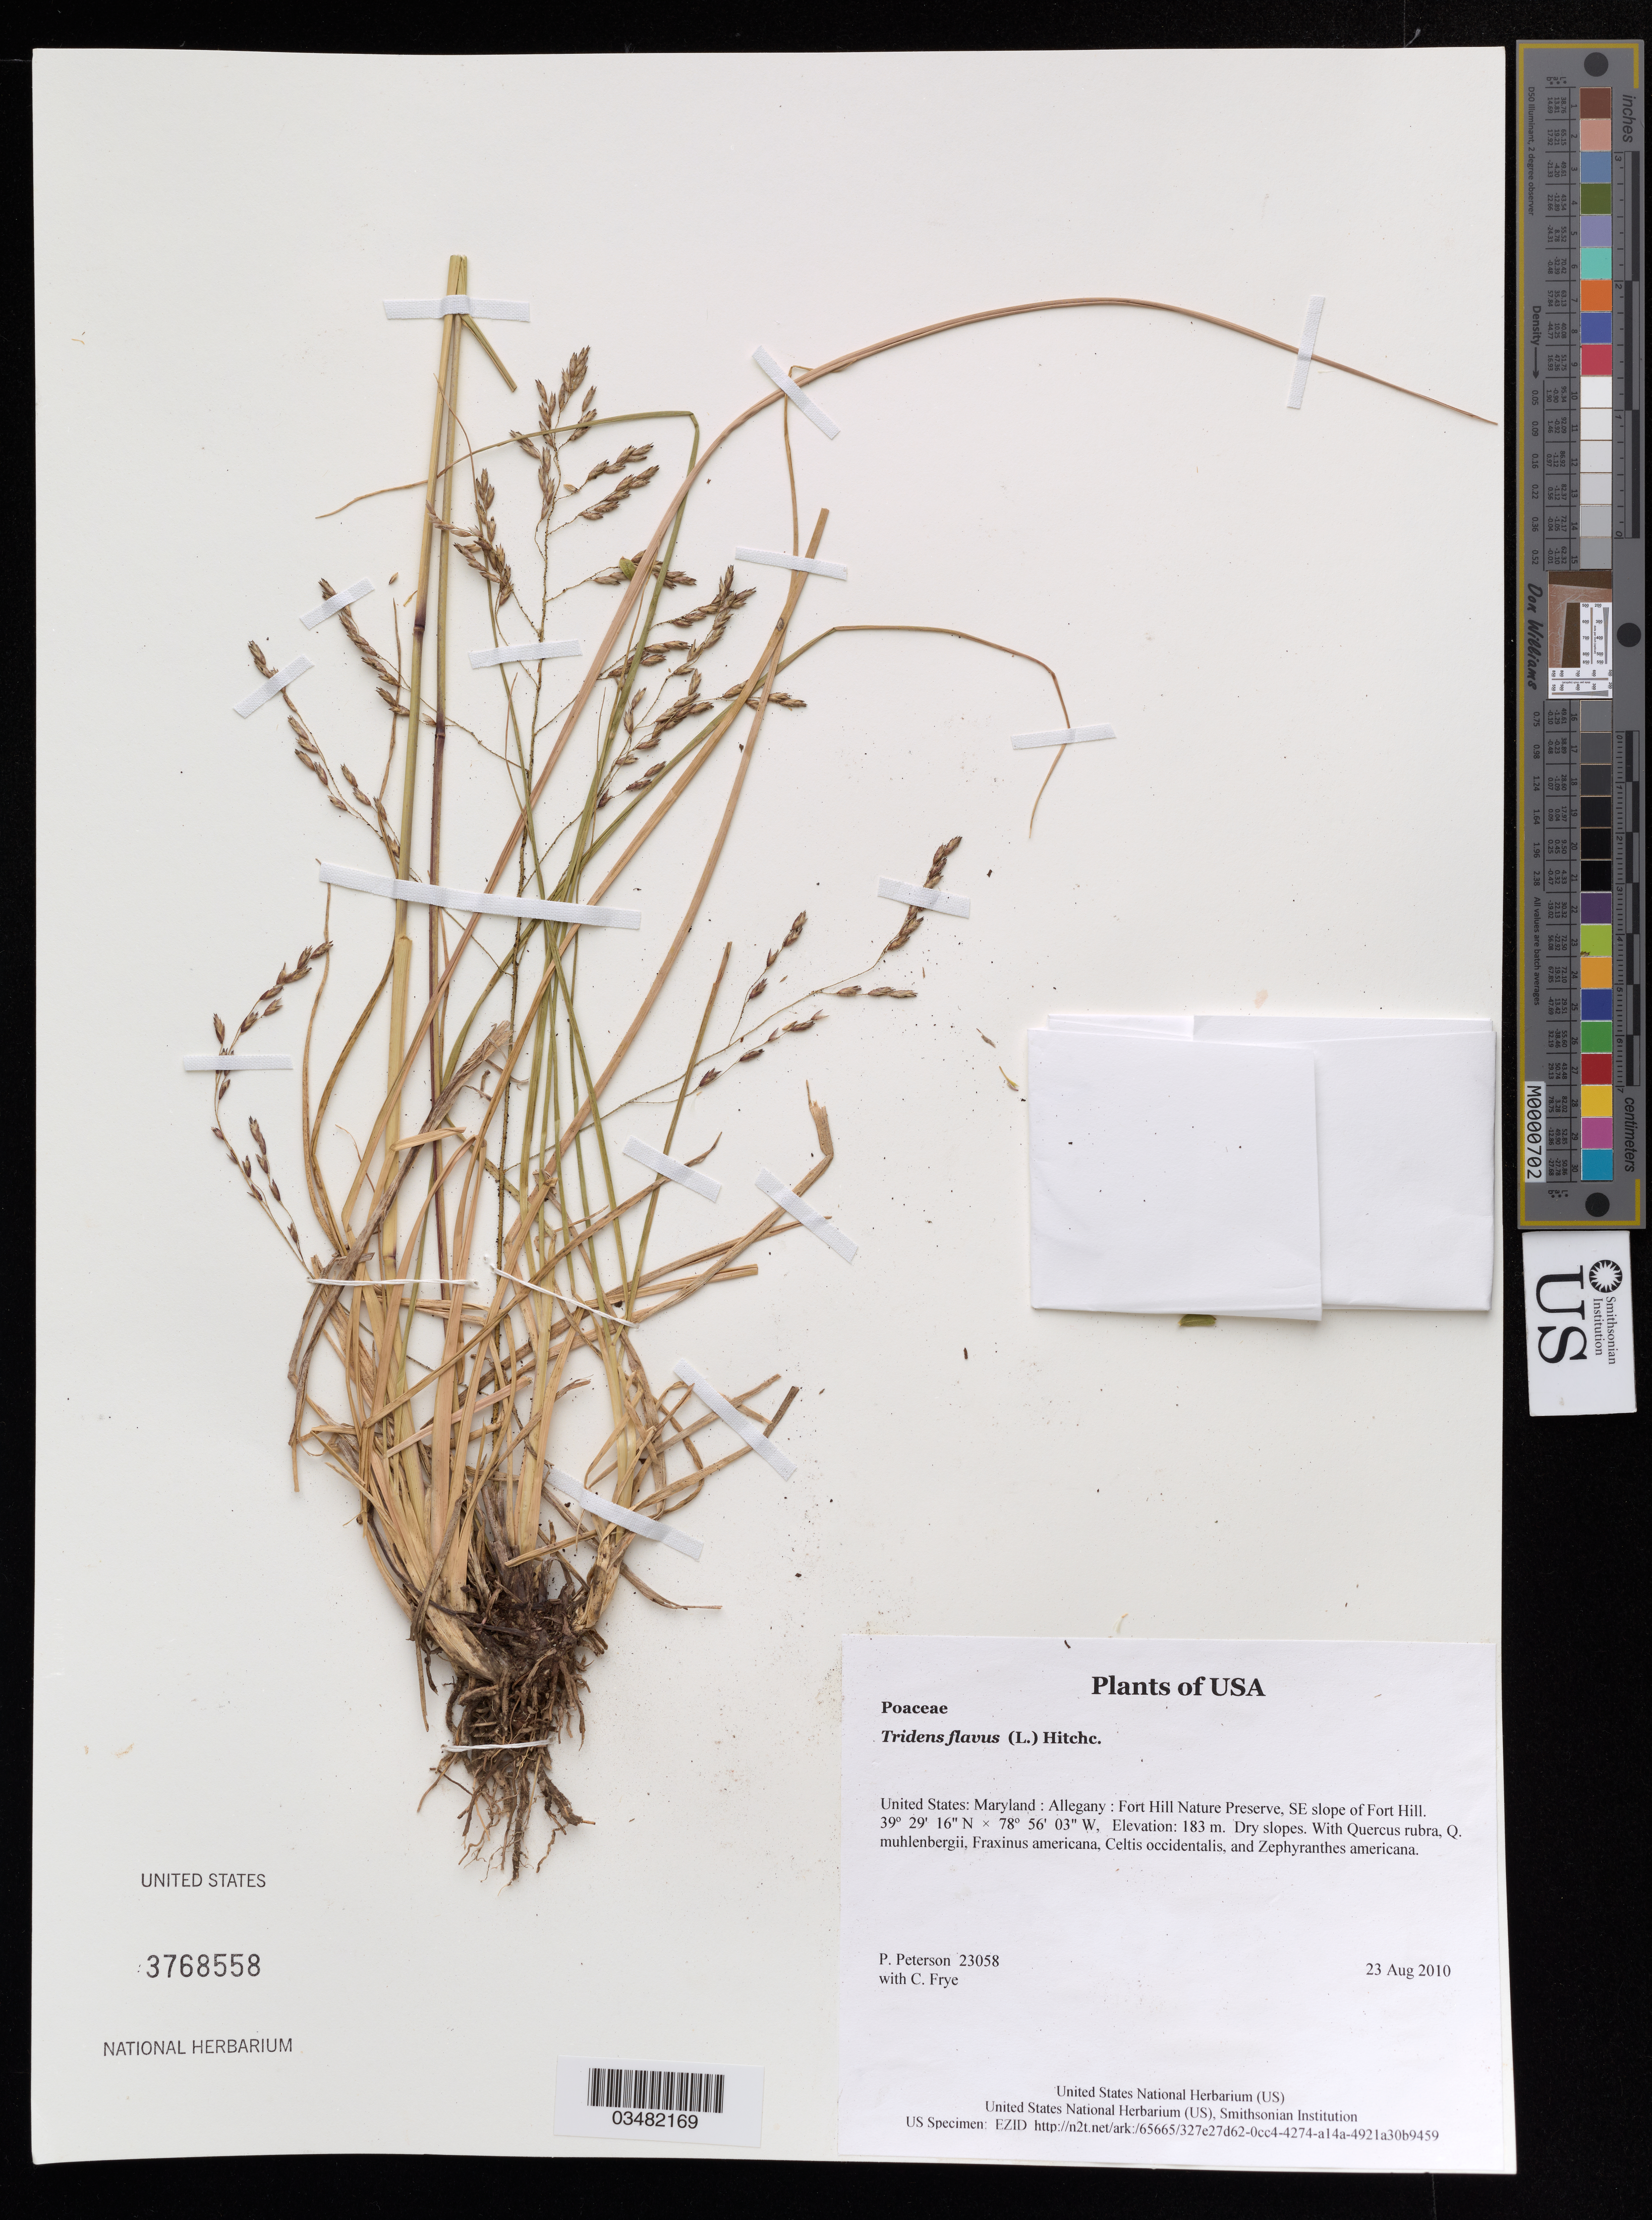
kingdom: Plantae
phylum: Tracheophyta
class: Liliopsida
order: Poales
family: Poaceae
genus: Tridens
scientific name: Tridens flavus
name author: (L.) Hitchc.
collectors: P. M. Peterson & C. Frye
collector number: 23058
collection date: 2010-08-23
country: United States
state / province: Maryland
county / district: Allegany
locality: Fort Hill Nature Preserve, SE slope of Fort Hill.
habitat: Dry slopes.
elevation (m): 183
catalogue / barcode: US 3768558